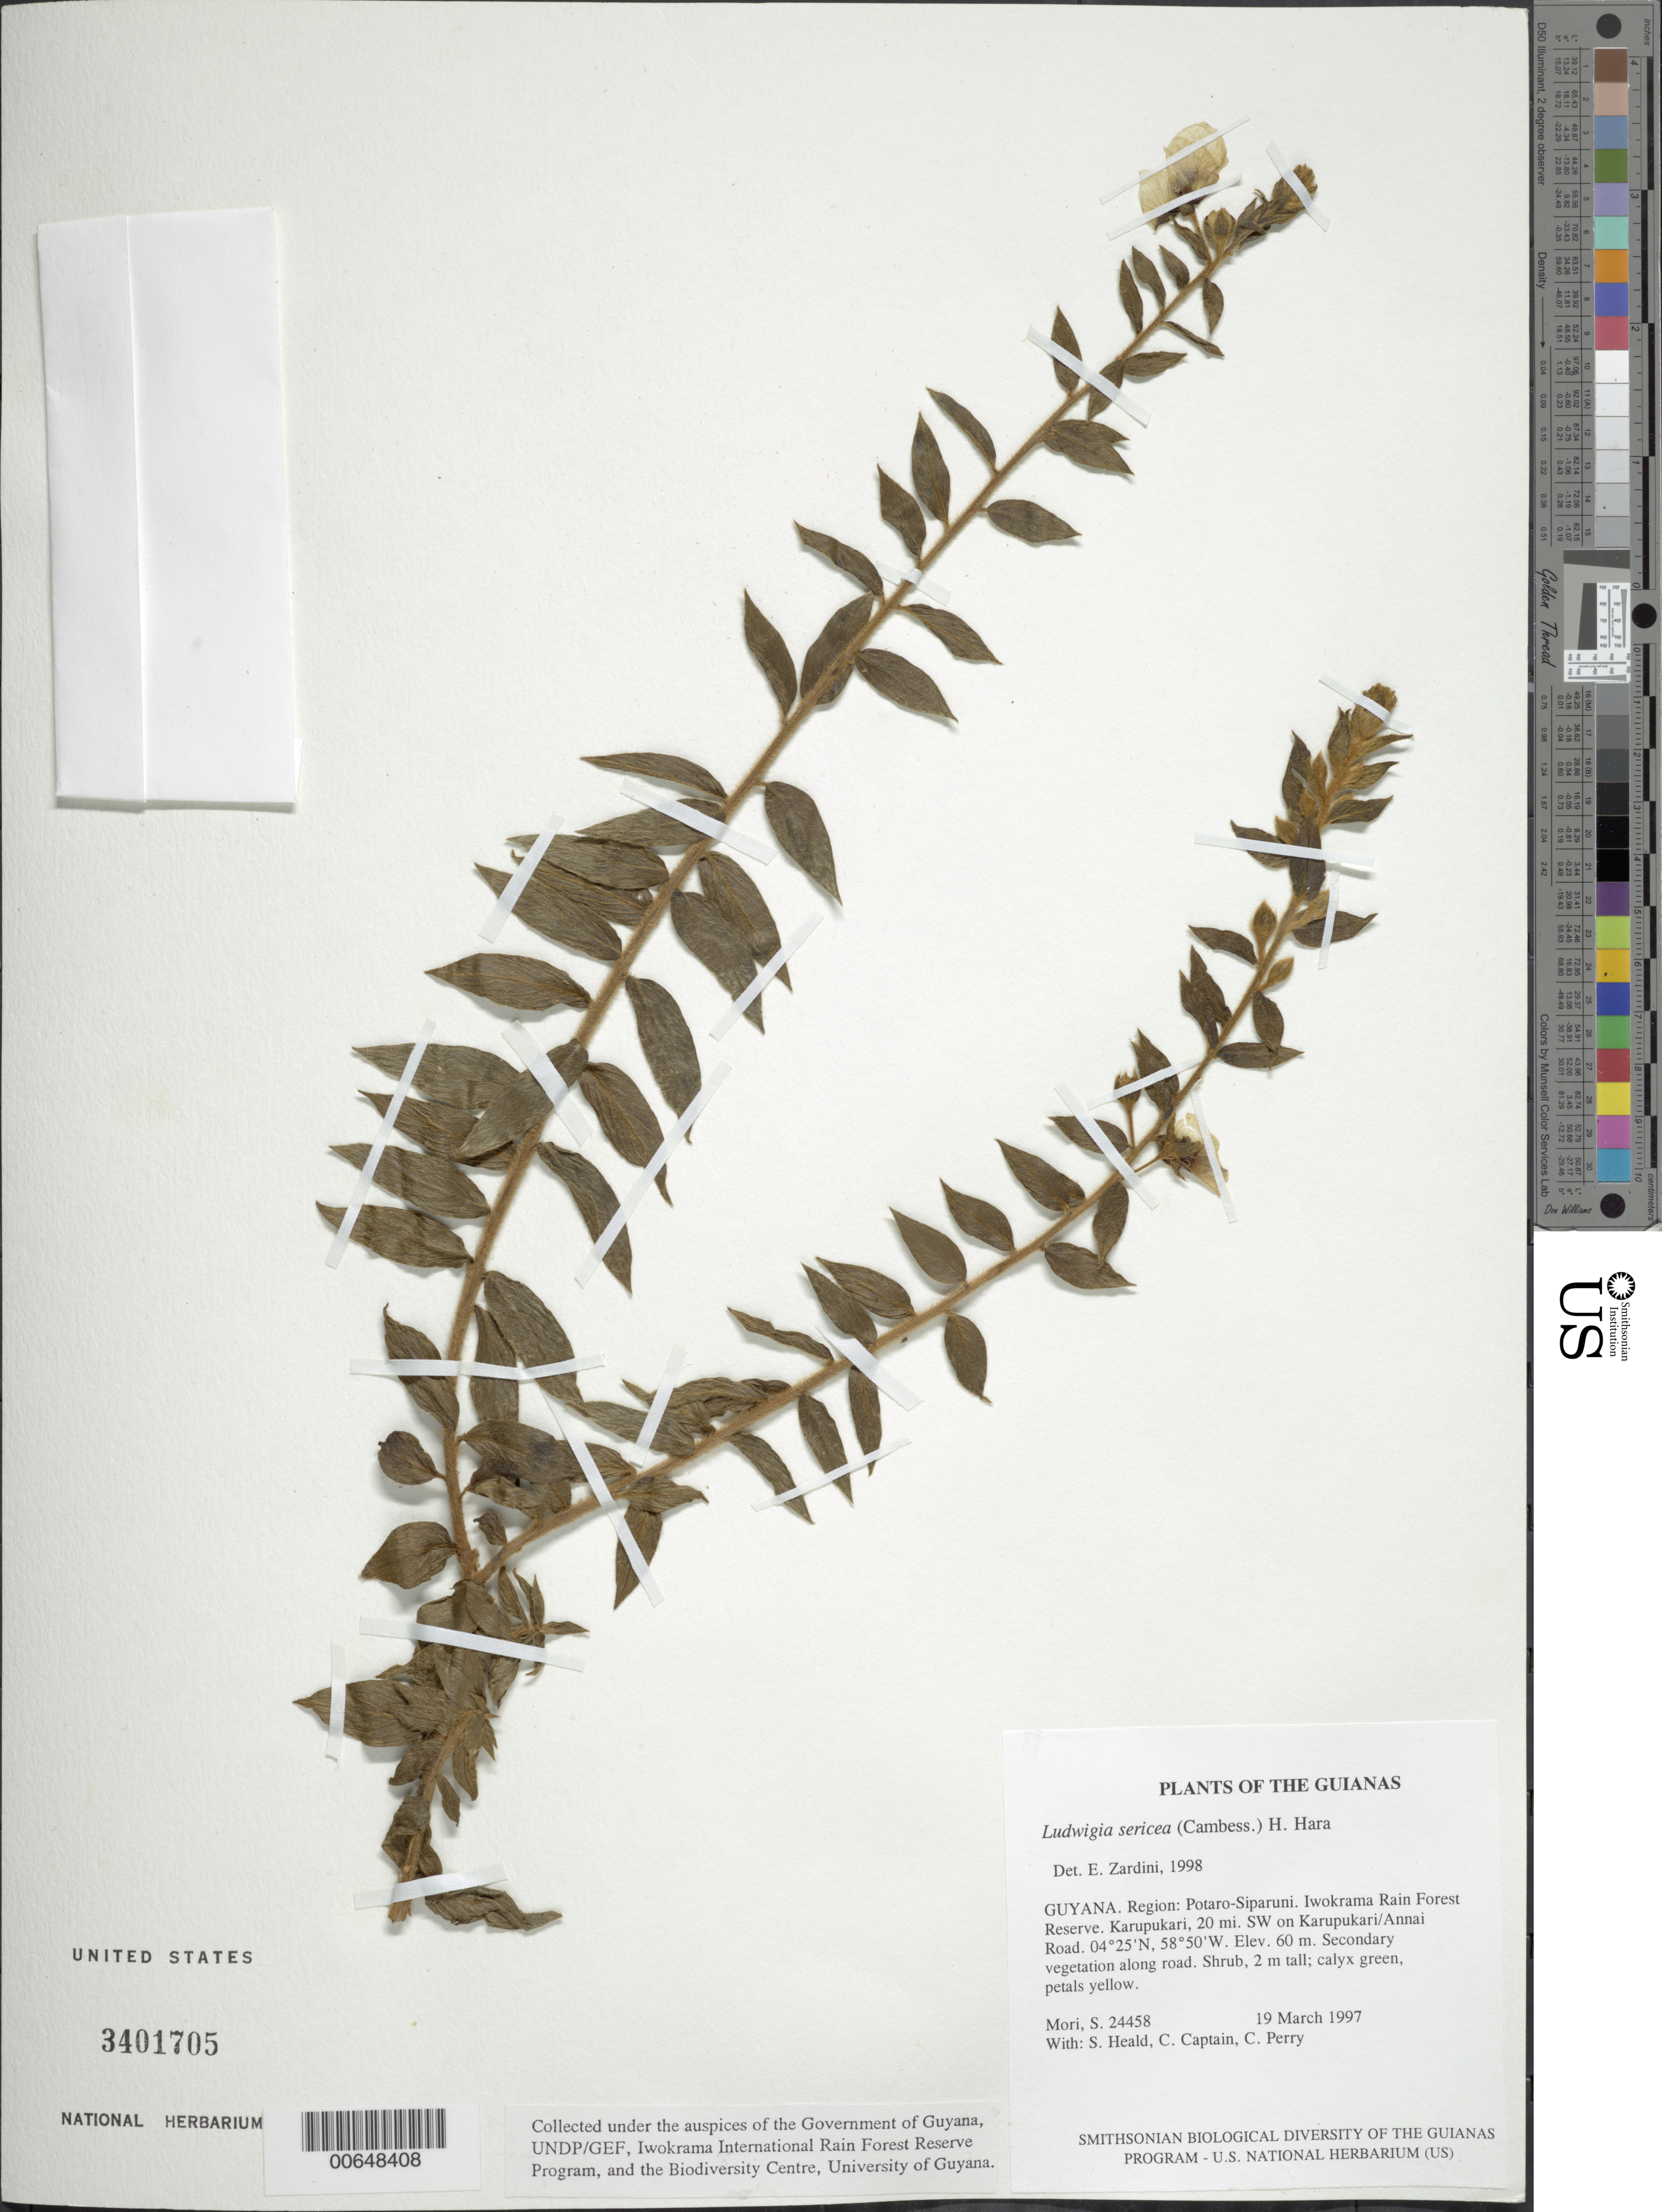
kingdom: Plantae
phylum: Tracheophyta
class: Magnoliopsida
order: Myrtales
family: Onagraceae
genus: Ludwigia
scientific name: Ludwigia sericea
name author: (Cambess.) H. Hara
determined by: Zardini, E. M.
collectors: S. Mori, S. Heald, C. Captain & C. Perry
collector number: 24458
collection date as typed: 19 March 1997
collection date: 1997-03-19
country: Guyana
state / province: Potaro-Siparuni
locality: Iwokrama Rain Forest Reserve. Karupukari, 20 mi. SW on Karupukari/Annai Road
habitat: Secondary vegetation along road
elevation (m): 60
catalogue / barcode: US 3401705